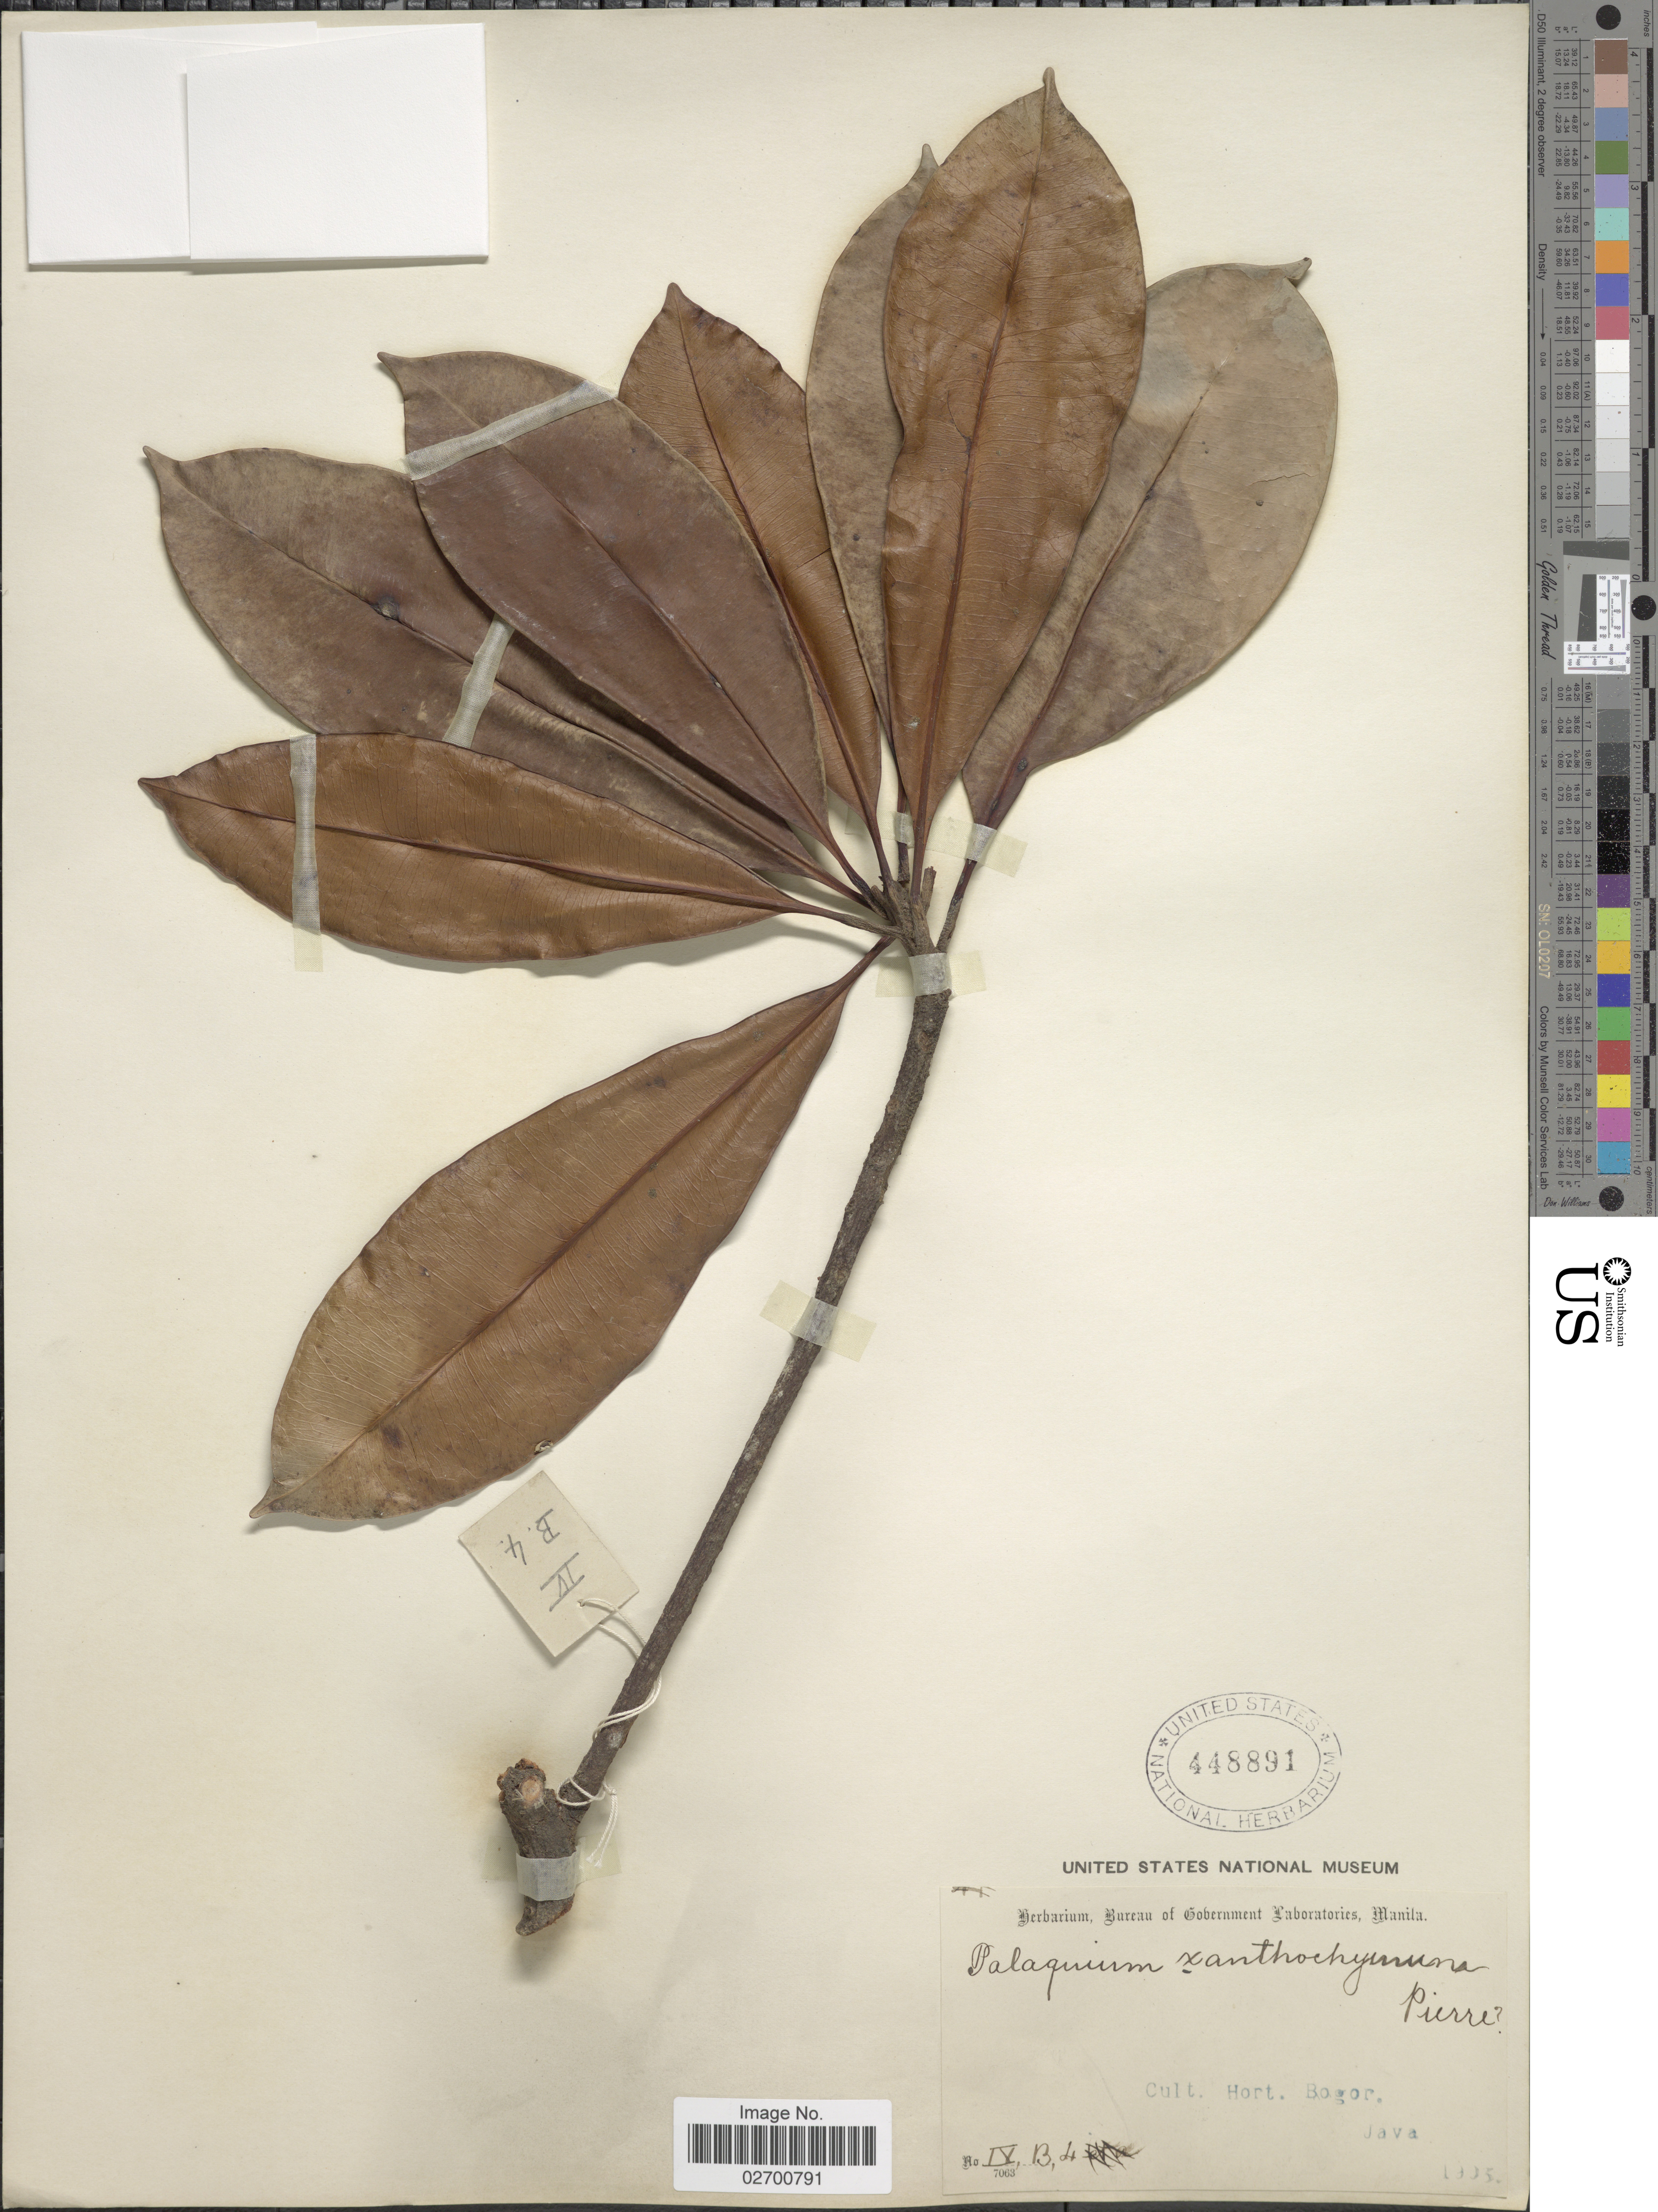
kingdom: Plantae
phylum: Tracheophyta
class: Magnoliopsida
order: Ericales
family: Sapotaceae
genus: Palaquium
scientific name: Palaquium xanthochymum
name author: (de Vriese) Pierre ex Burck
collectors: Ex herb. Bureau of Government Laboratories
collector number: IV,B,4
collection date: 1903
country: Indonesia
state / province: Java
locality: Cult. Hort. Bogor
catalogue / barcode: US 448891